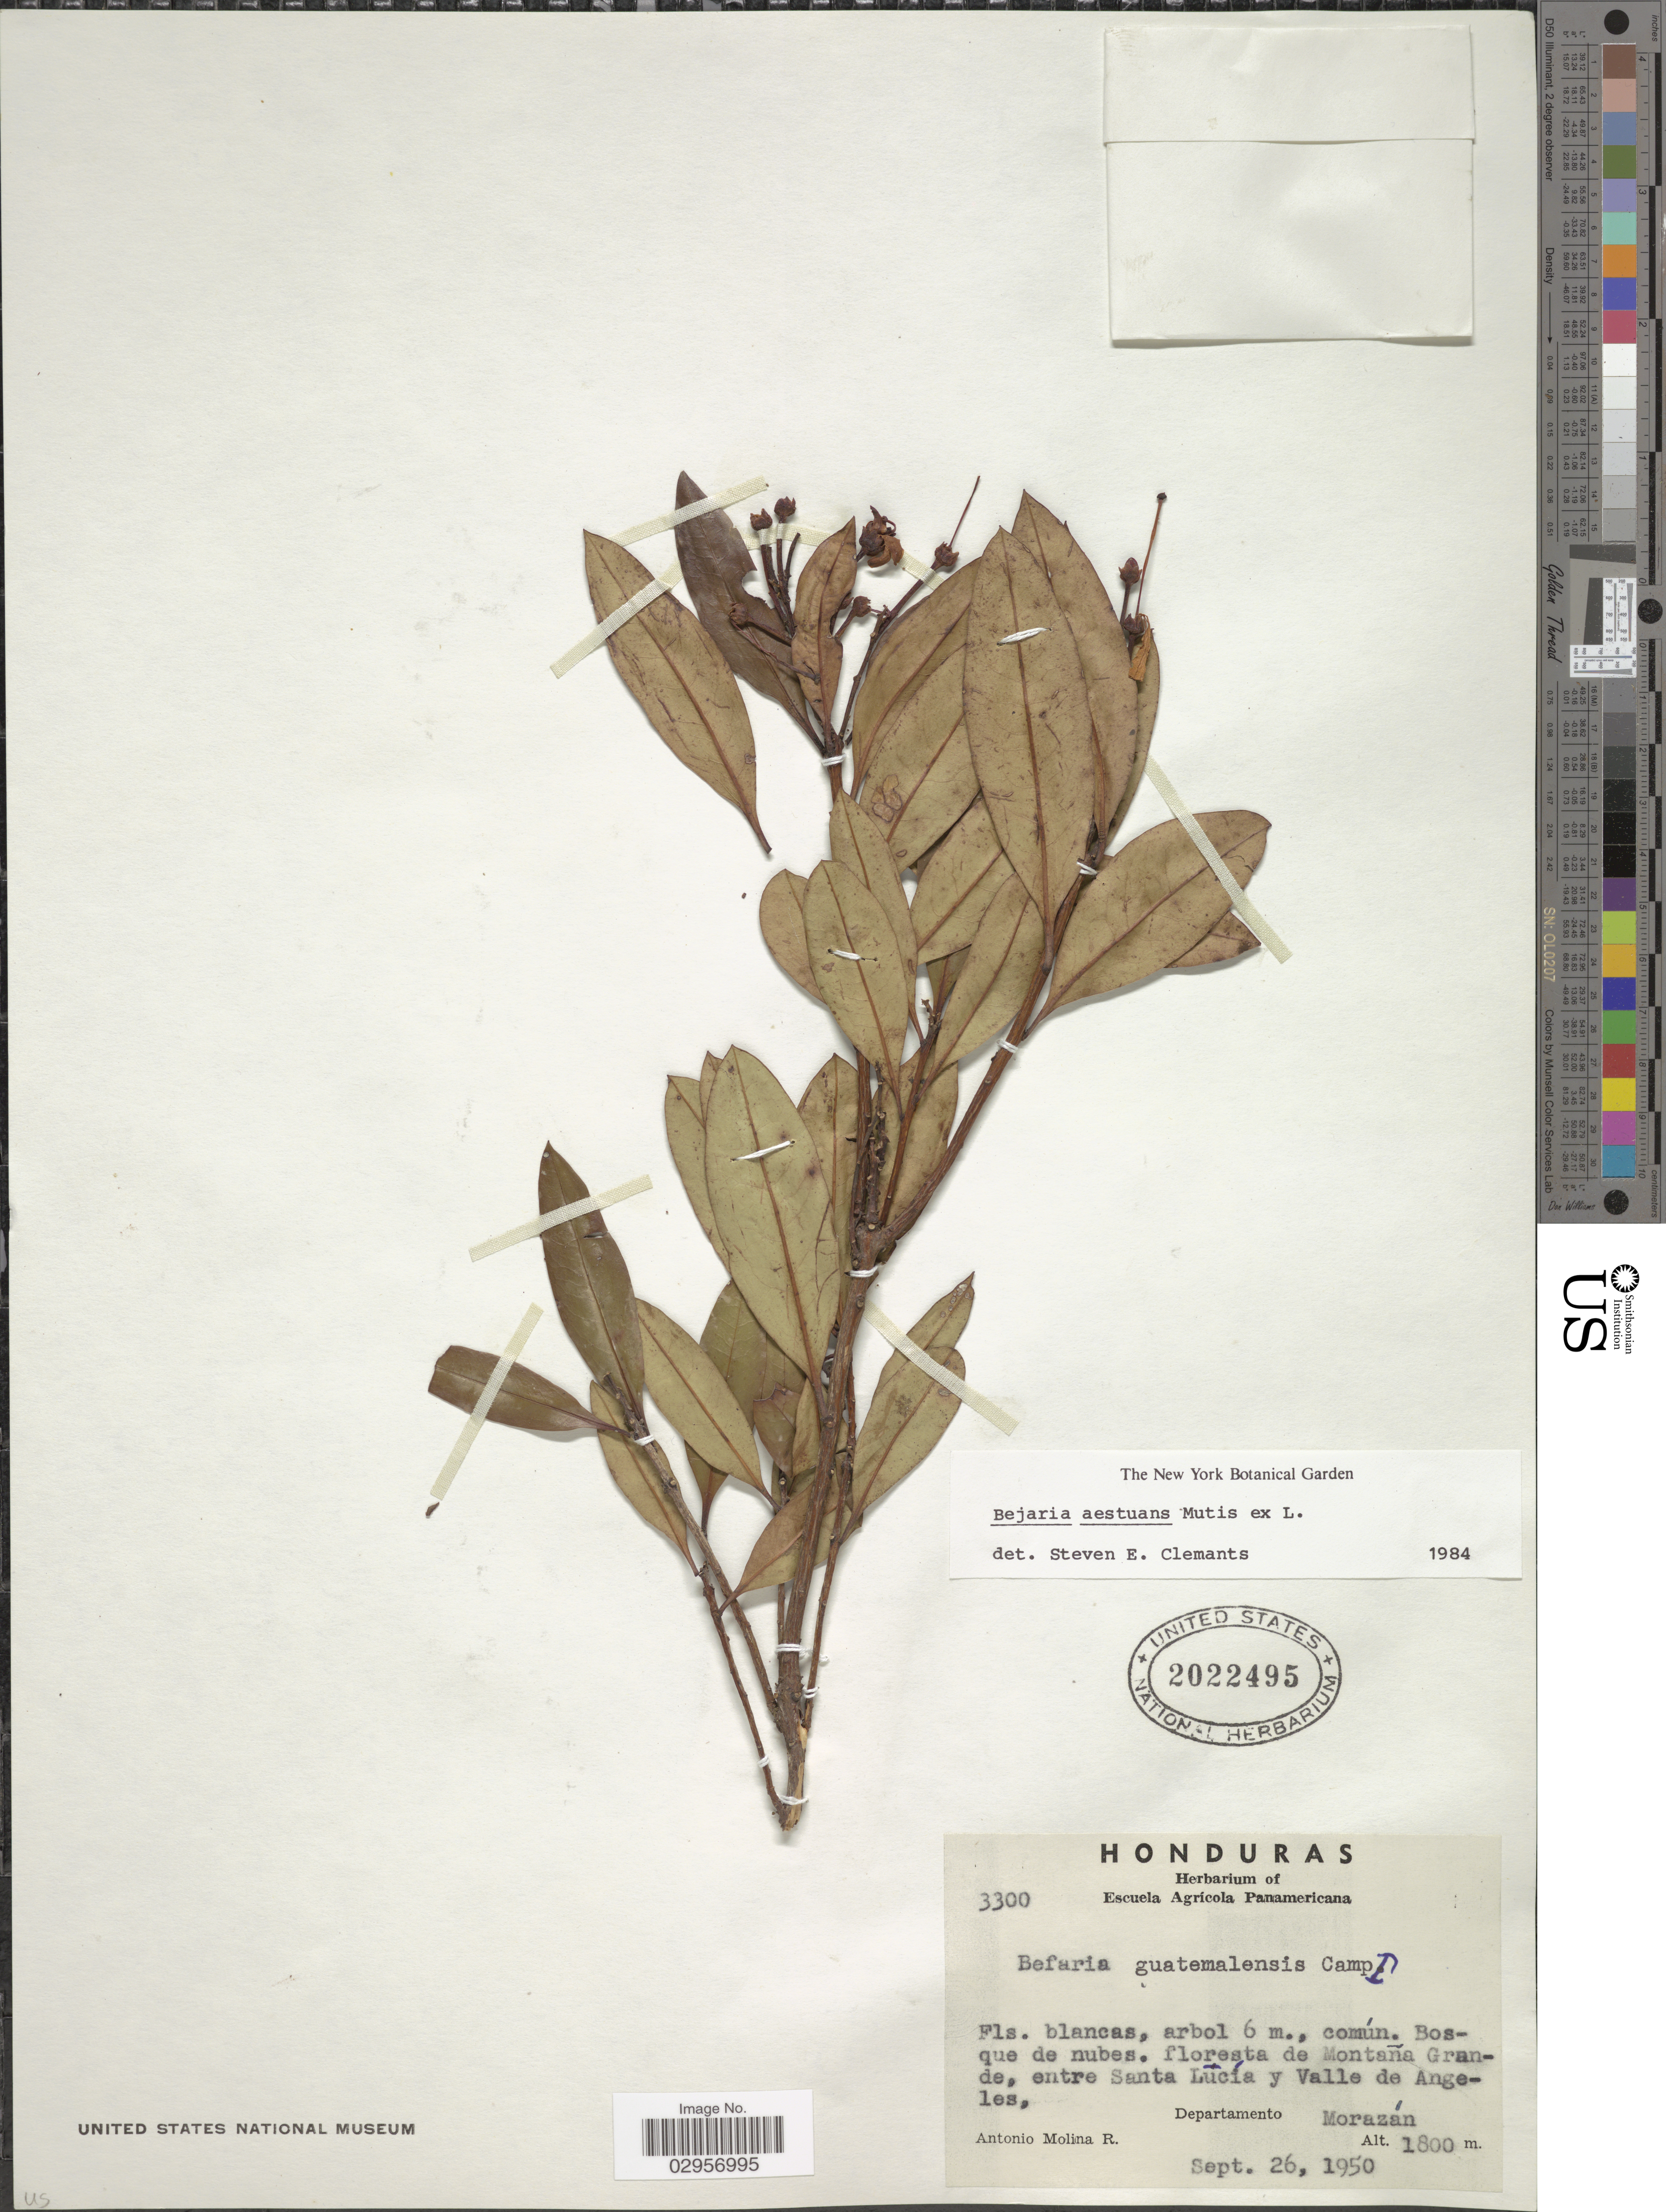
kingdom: Plantae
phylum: Tracheophyta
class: Magnoliopsida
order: Ericales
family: Ericaceae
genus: Befaria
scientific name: Befaria aestuans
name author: Mutis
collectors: A. Molina R.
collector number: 3300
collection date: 1950-09-26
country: Honduras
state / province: Fco. Morazán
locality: Floresta de Montaña Grande, entre Santa Lucía y Valle de Angeles, Departamento Morazán.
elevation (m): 1800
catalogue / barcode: US 2022495